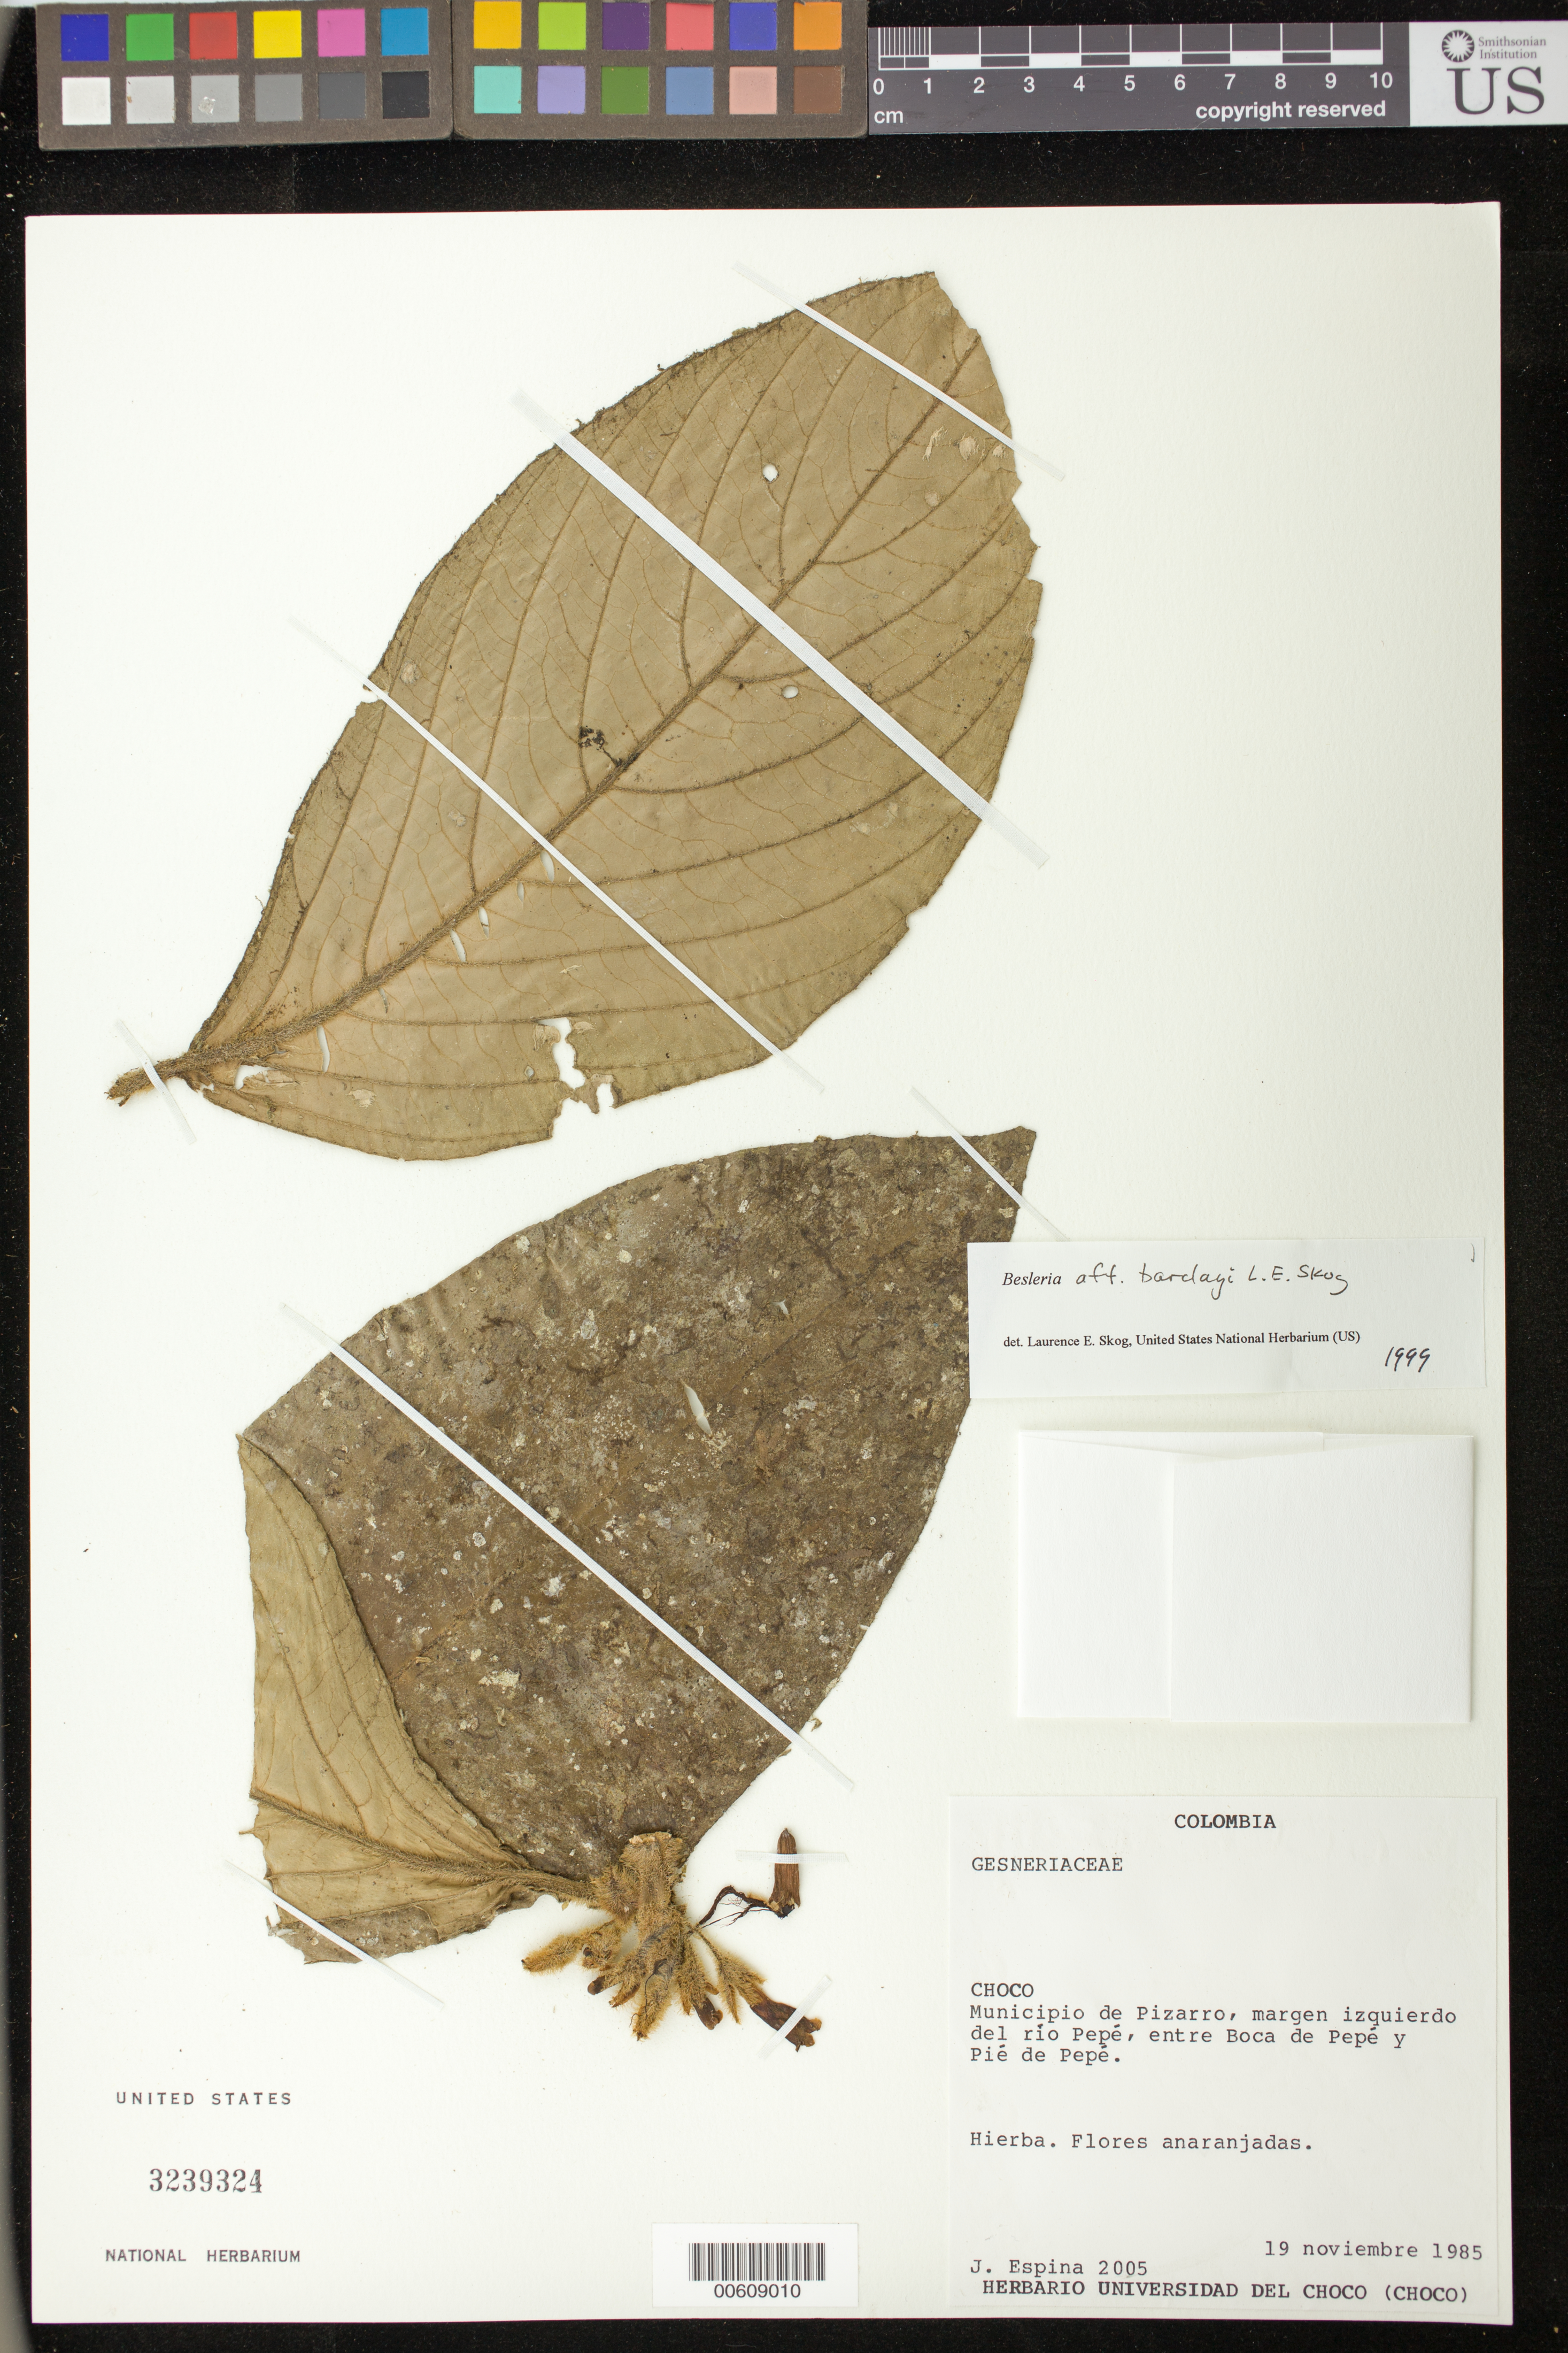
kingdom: Plantae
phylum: Tracheophyta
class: Magnoliopsida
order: Lamiales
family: Gesneriaceae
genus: Besleria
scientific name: Besleria barclayi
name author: L.E. Skog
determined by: Skog, Laurence E.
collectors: J. Espina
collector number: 2005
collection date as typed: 19 Nov 1985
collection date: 1985-11-19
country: Colombia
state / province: Chocó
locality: Mpio. de Pizarro, margen izquierdo del río Pepé, entre Boca de Pepé y Pié de Pepé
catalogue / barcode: US 3239324